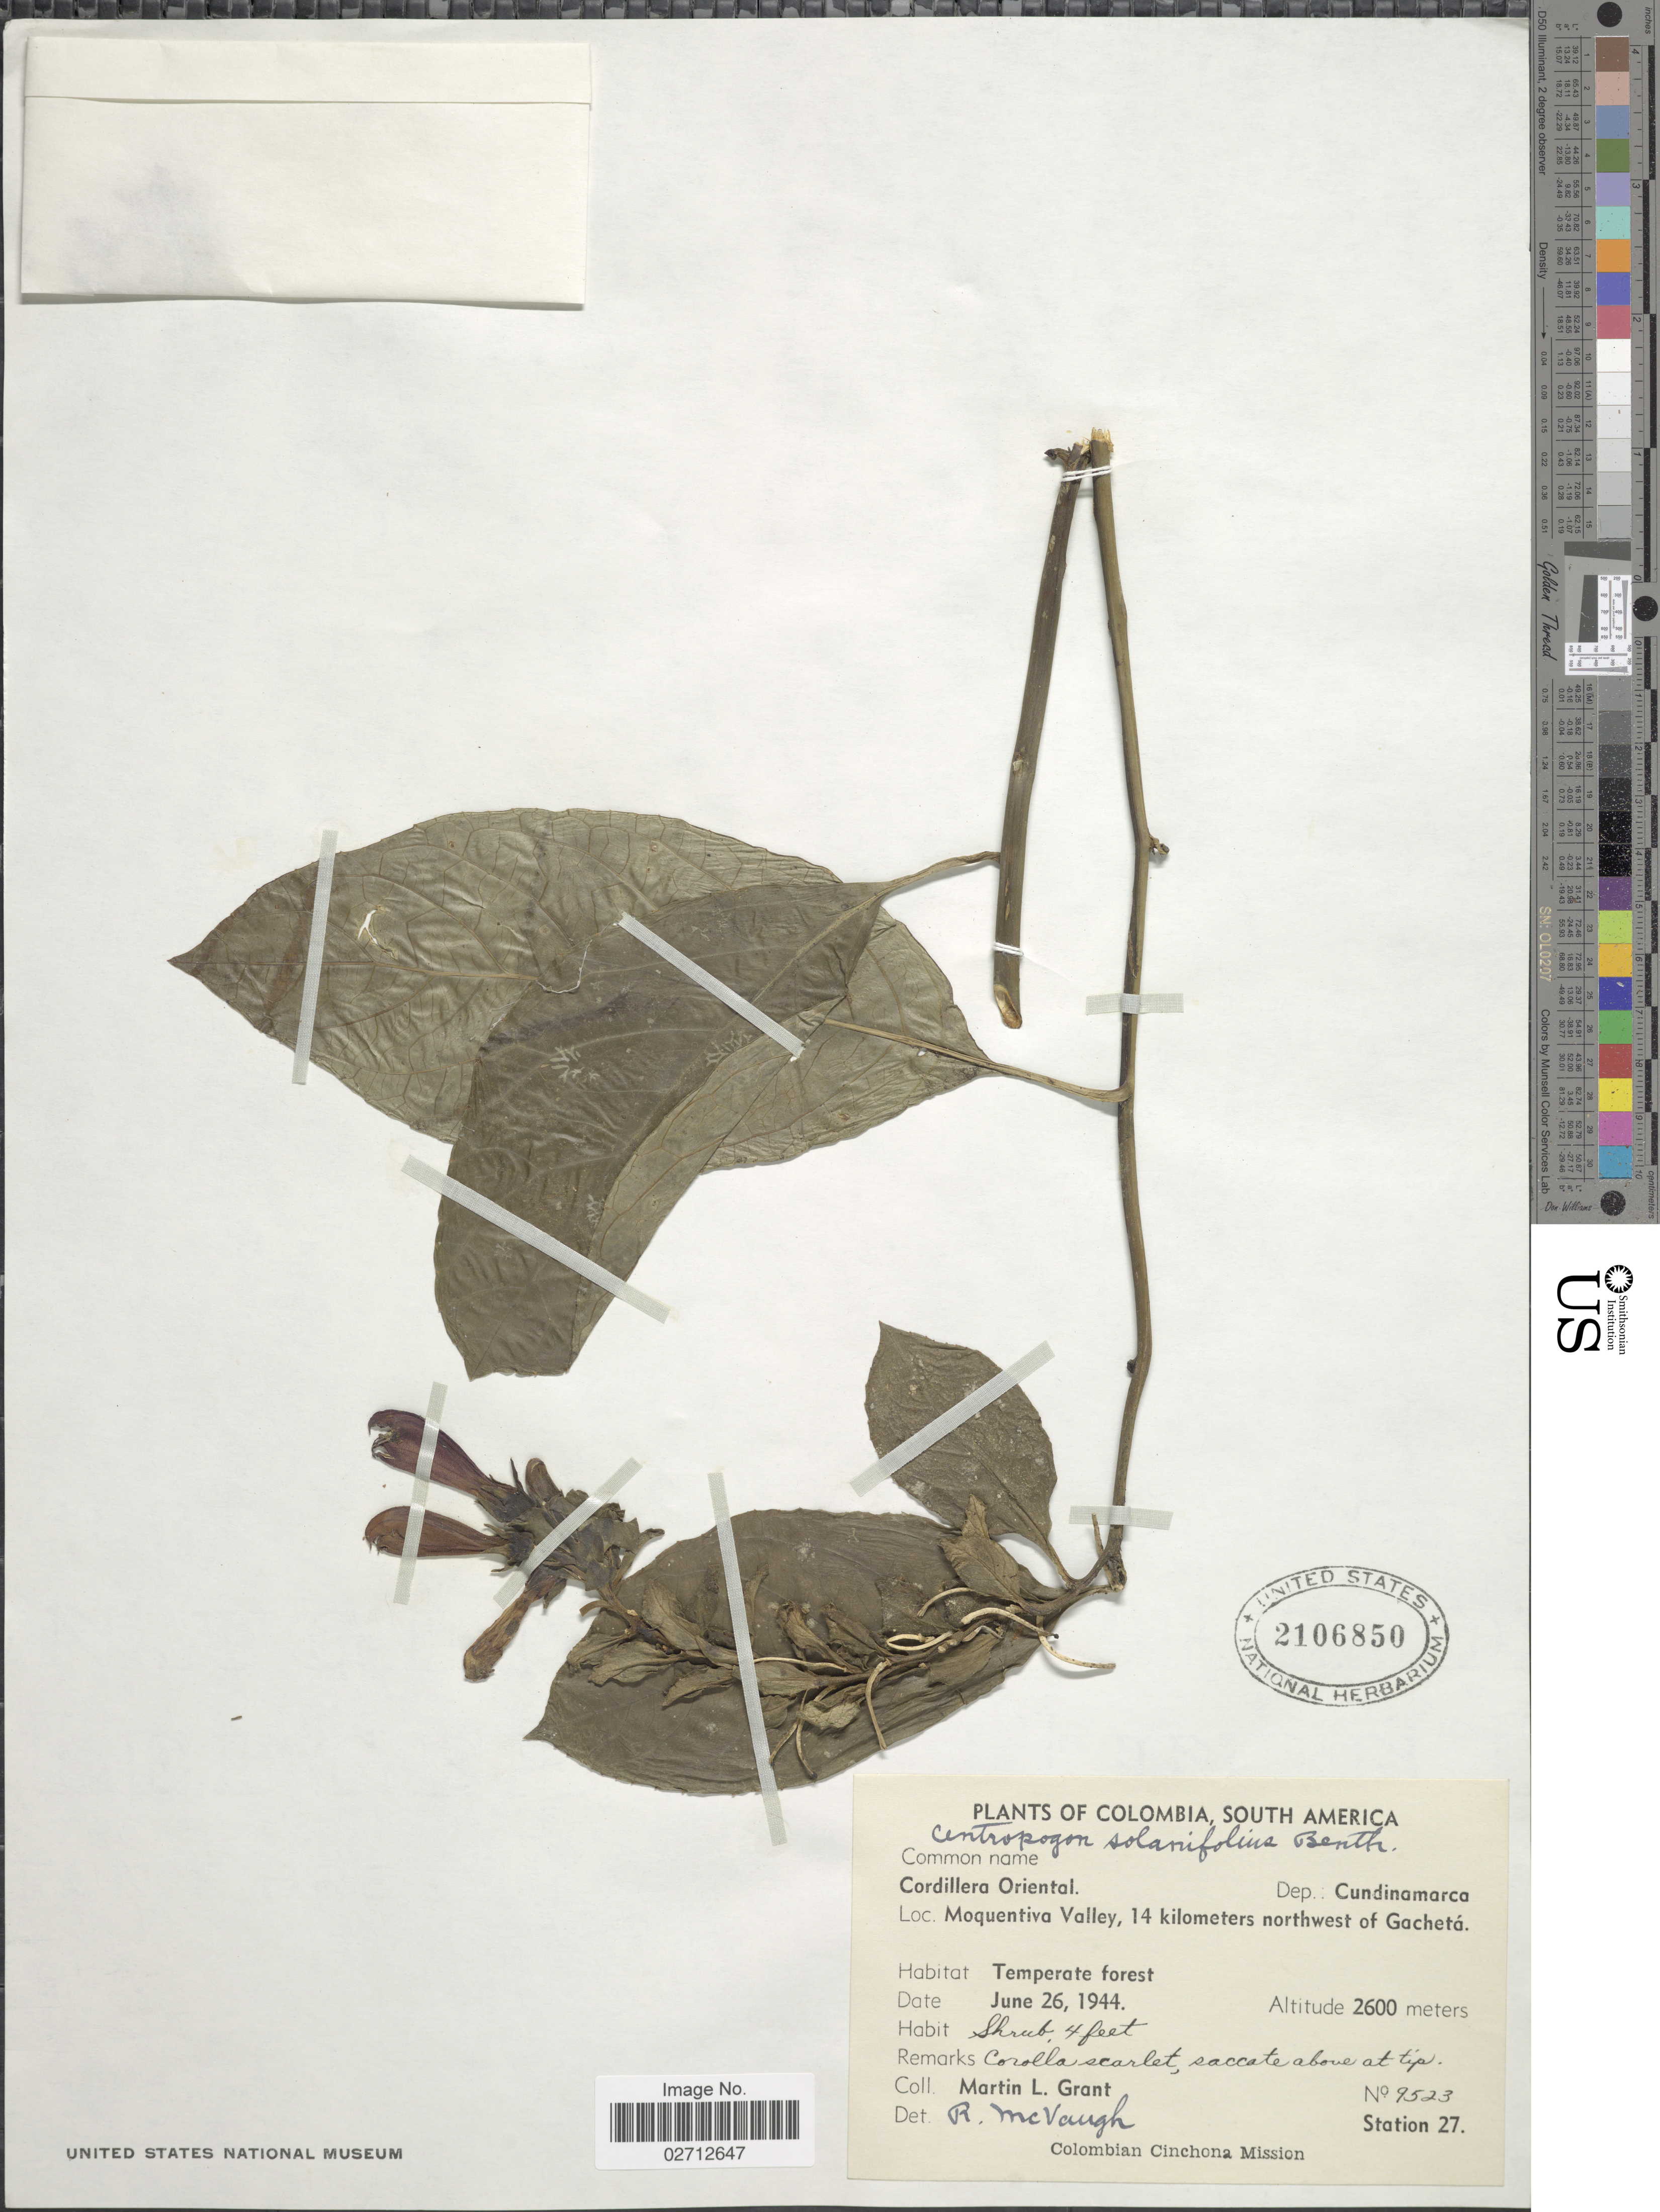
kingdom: Plantae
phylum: Tracheophyta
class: Magnoliopsida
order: Asterales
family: Campanulaceae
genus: Centropogon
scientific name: Centropogon solanifolius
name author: Benth.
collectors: M. L. Grant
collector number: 9523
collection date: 1944-06-26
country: Colombia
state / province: Cundinamarca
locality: Cordillera Oriental, Dep.: Cundinamarca, Moquentiva Valley, 14 kilometers northwest of Gachetá, Temperate forest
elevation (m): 2600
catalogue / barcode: US 2106850